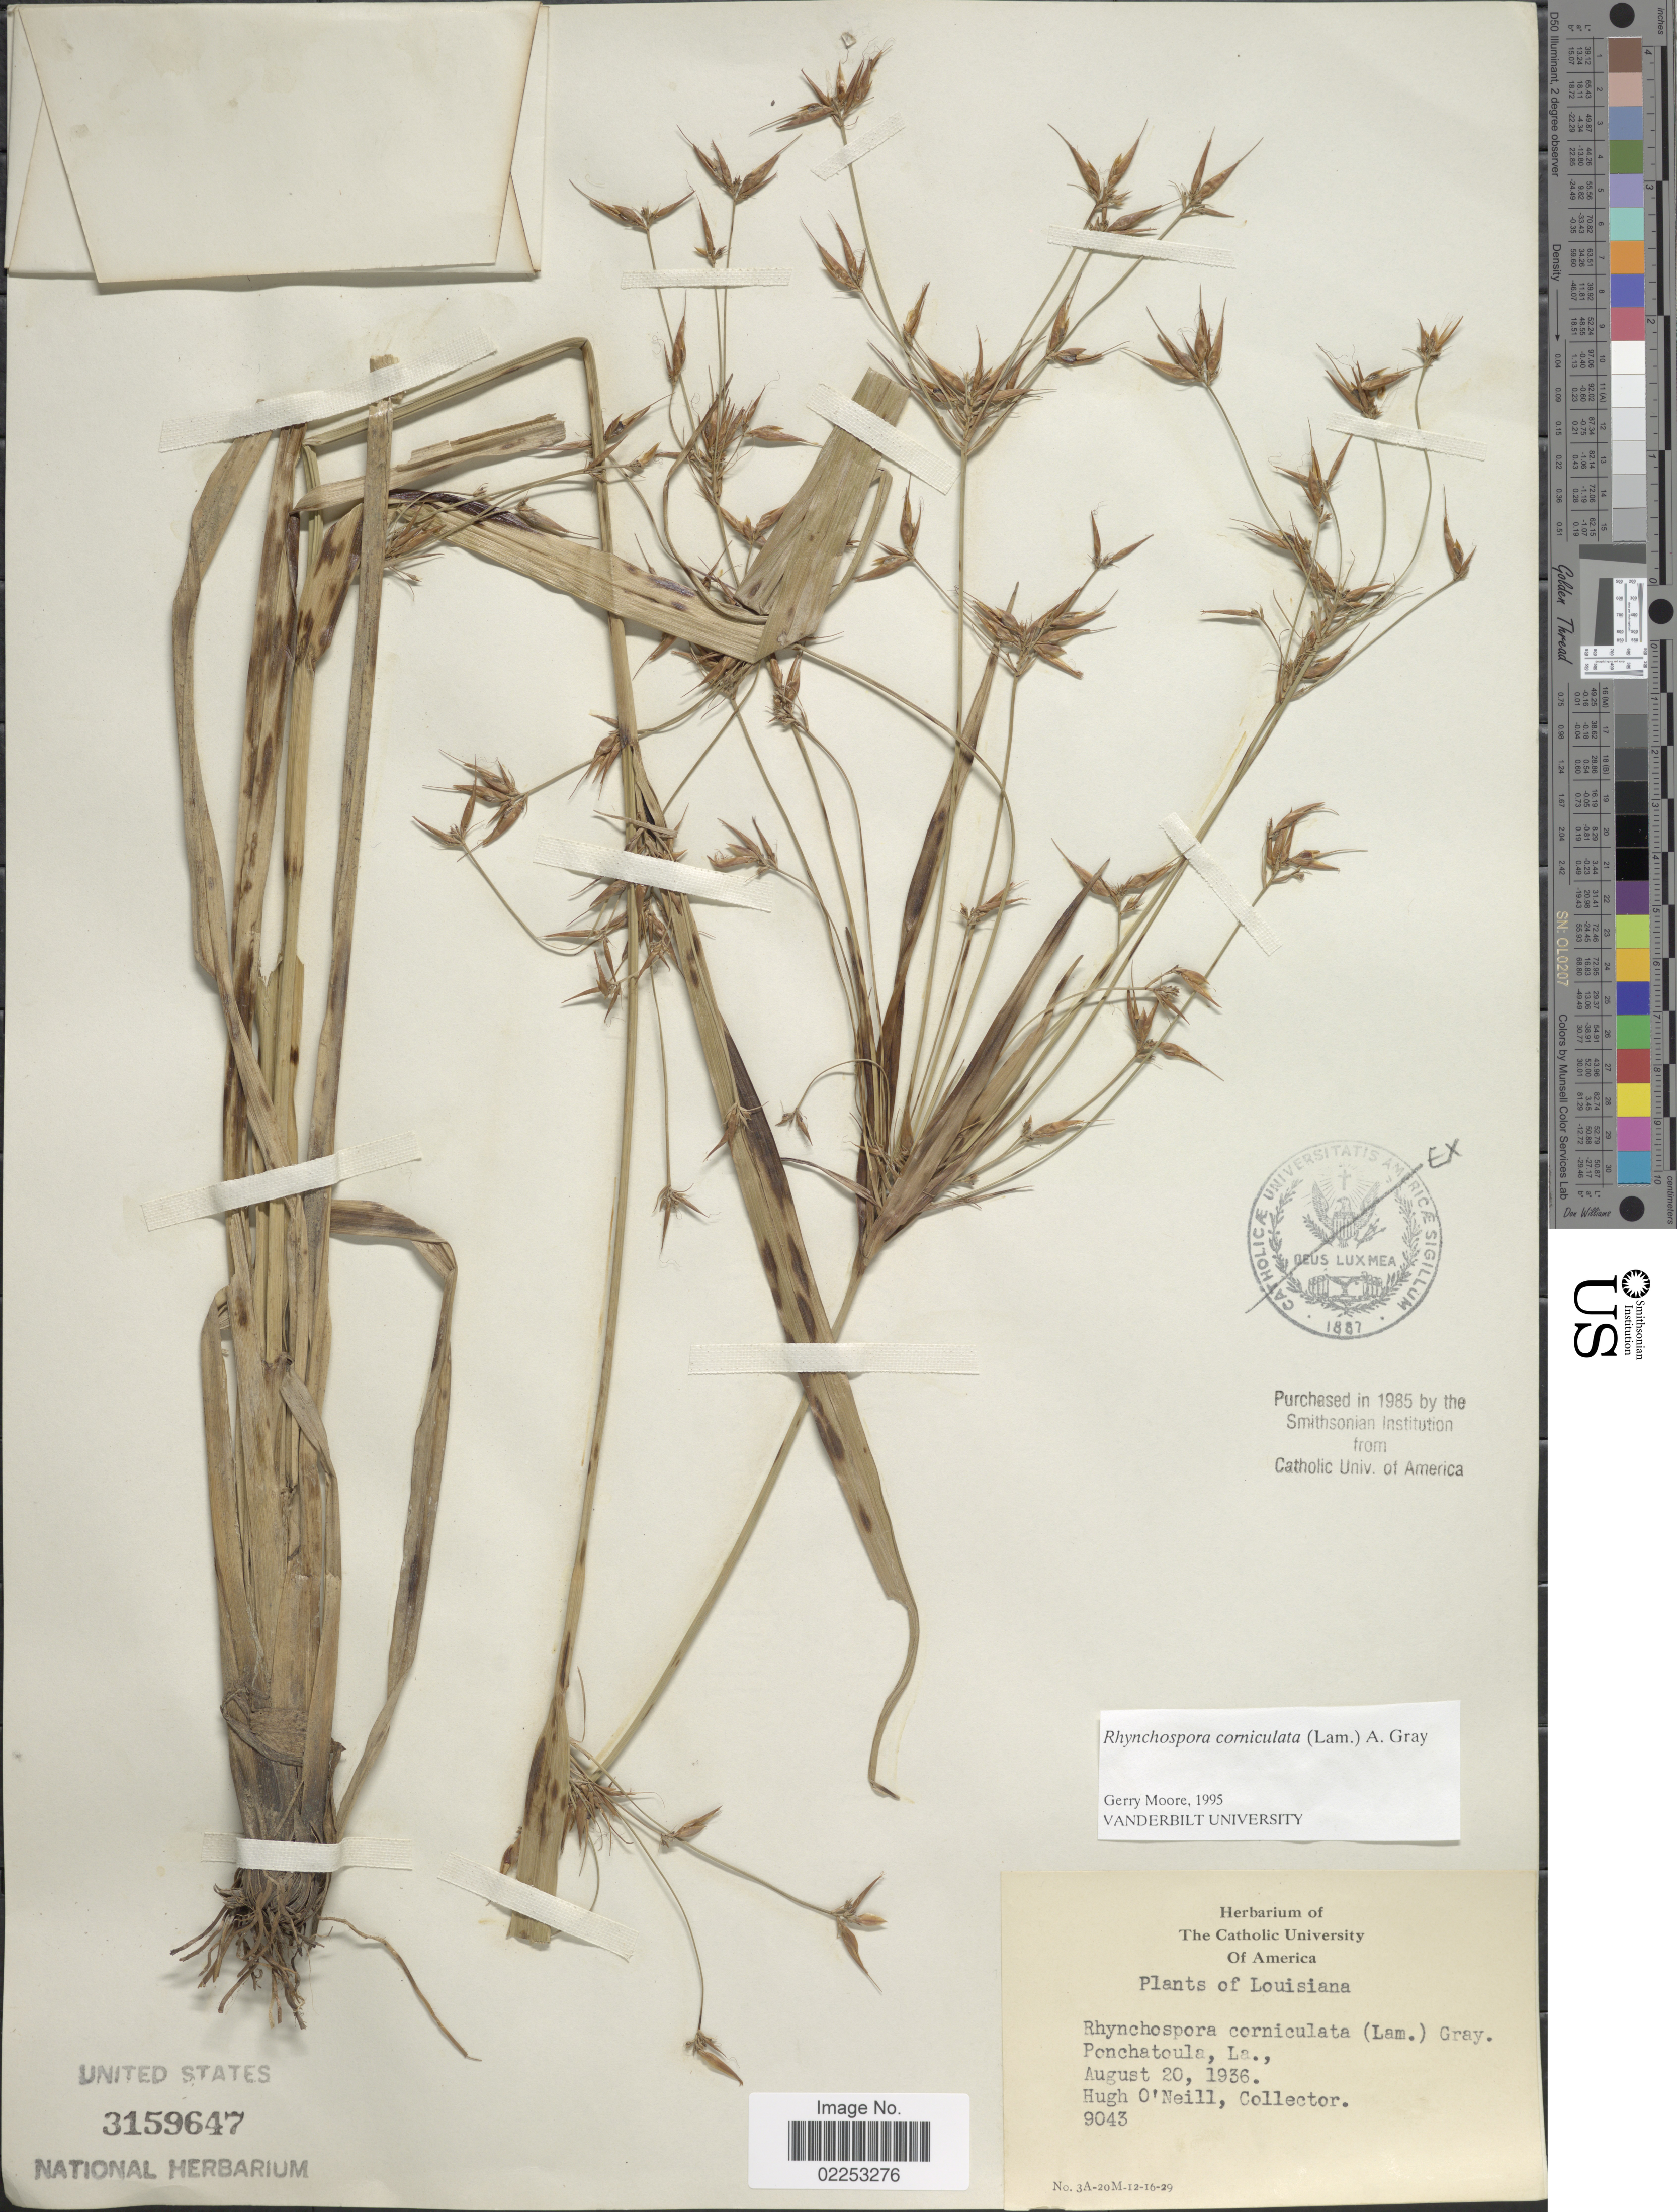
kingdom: Plantae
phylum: Tracheophyta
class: Liliopsida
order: Poales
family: Cyperaceae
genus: Rhynchospora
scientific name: Rhynchospora corniculata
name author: (Lam.) A. Gray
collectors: H. O'Neill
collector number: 9043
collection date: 1936-08-20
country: United States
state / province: Louisiana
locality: Ponchatoula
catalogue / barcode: US 3159647